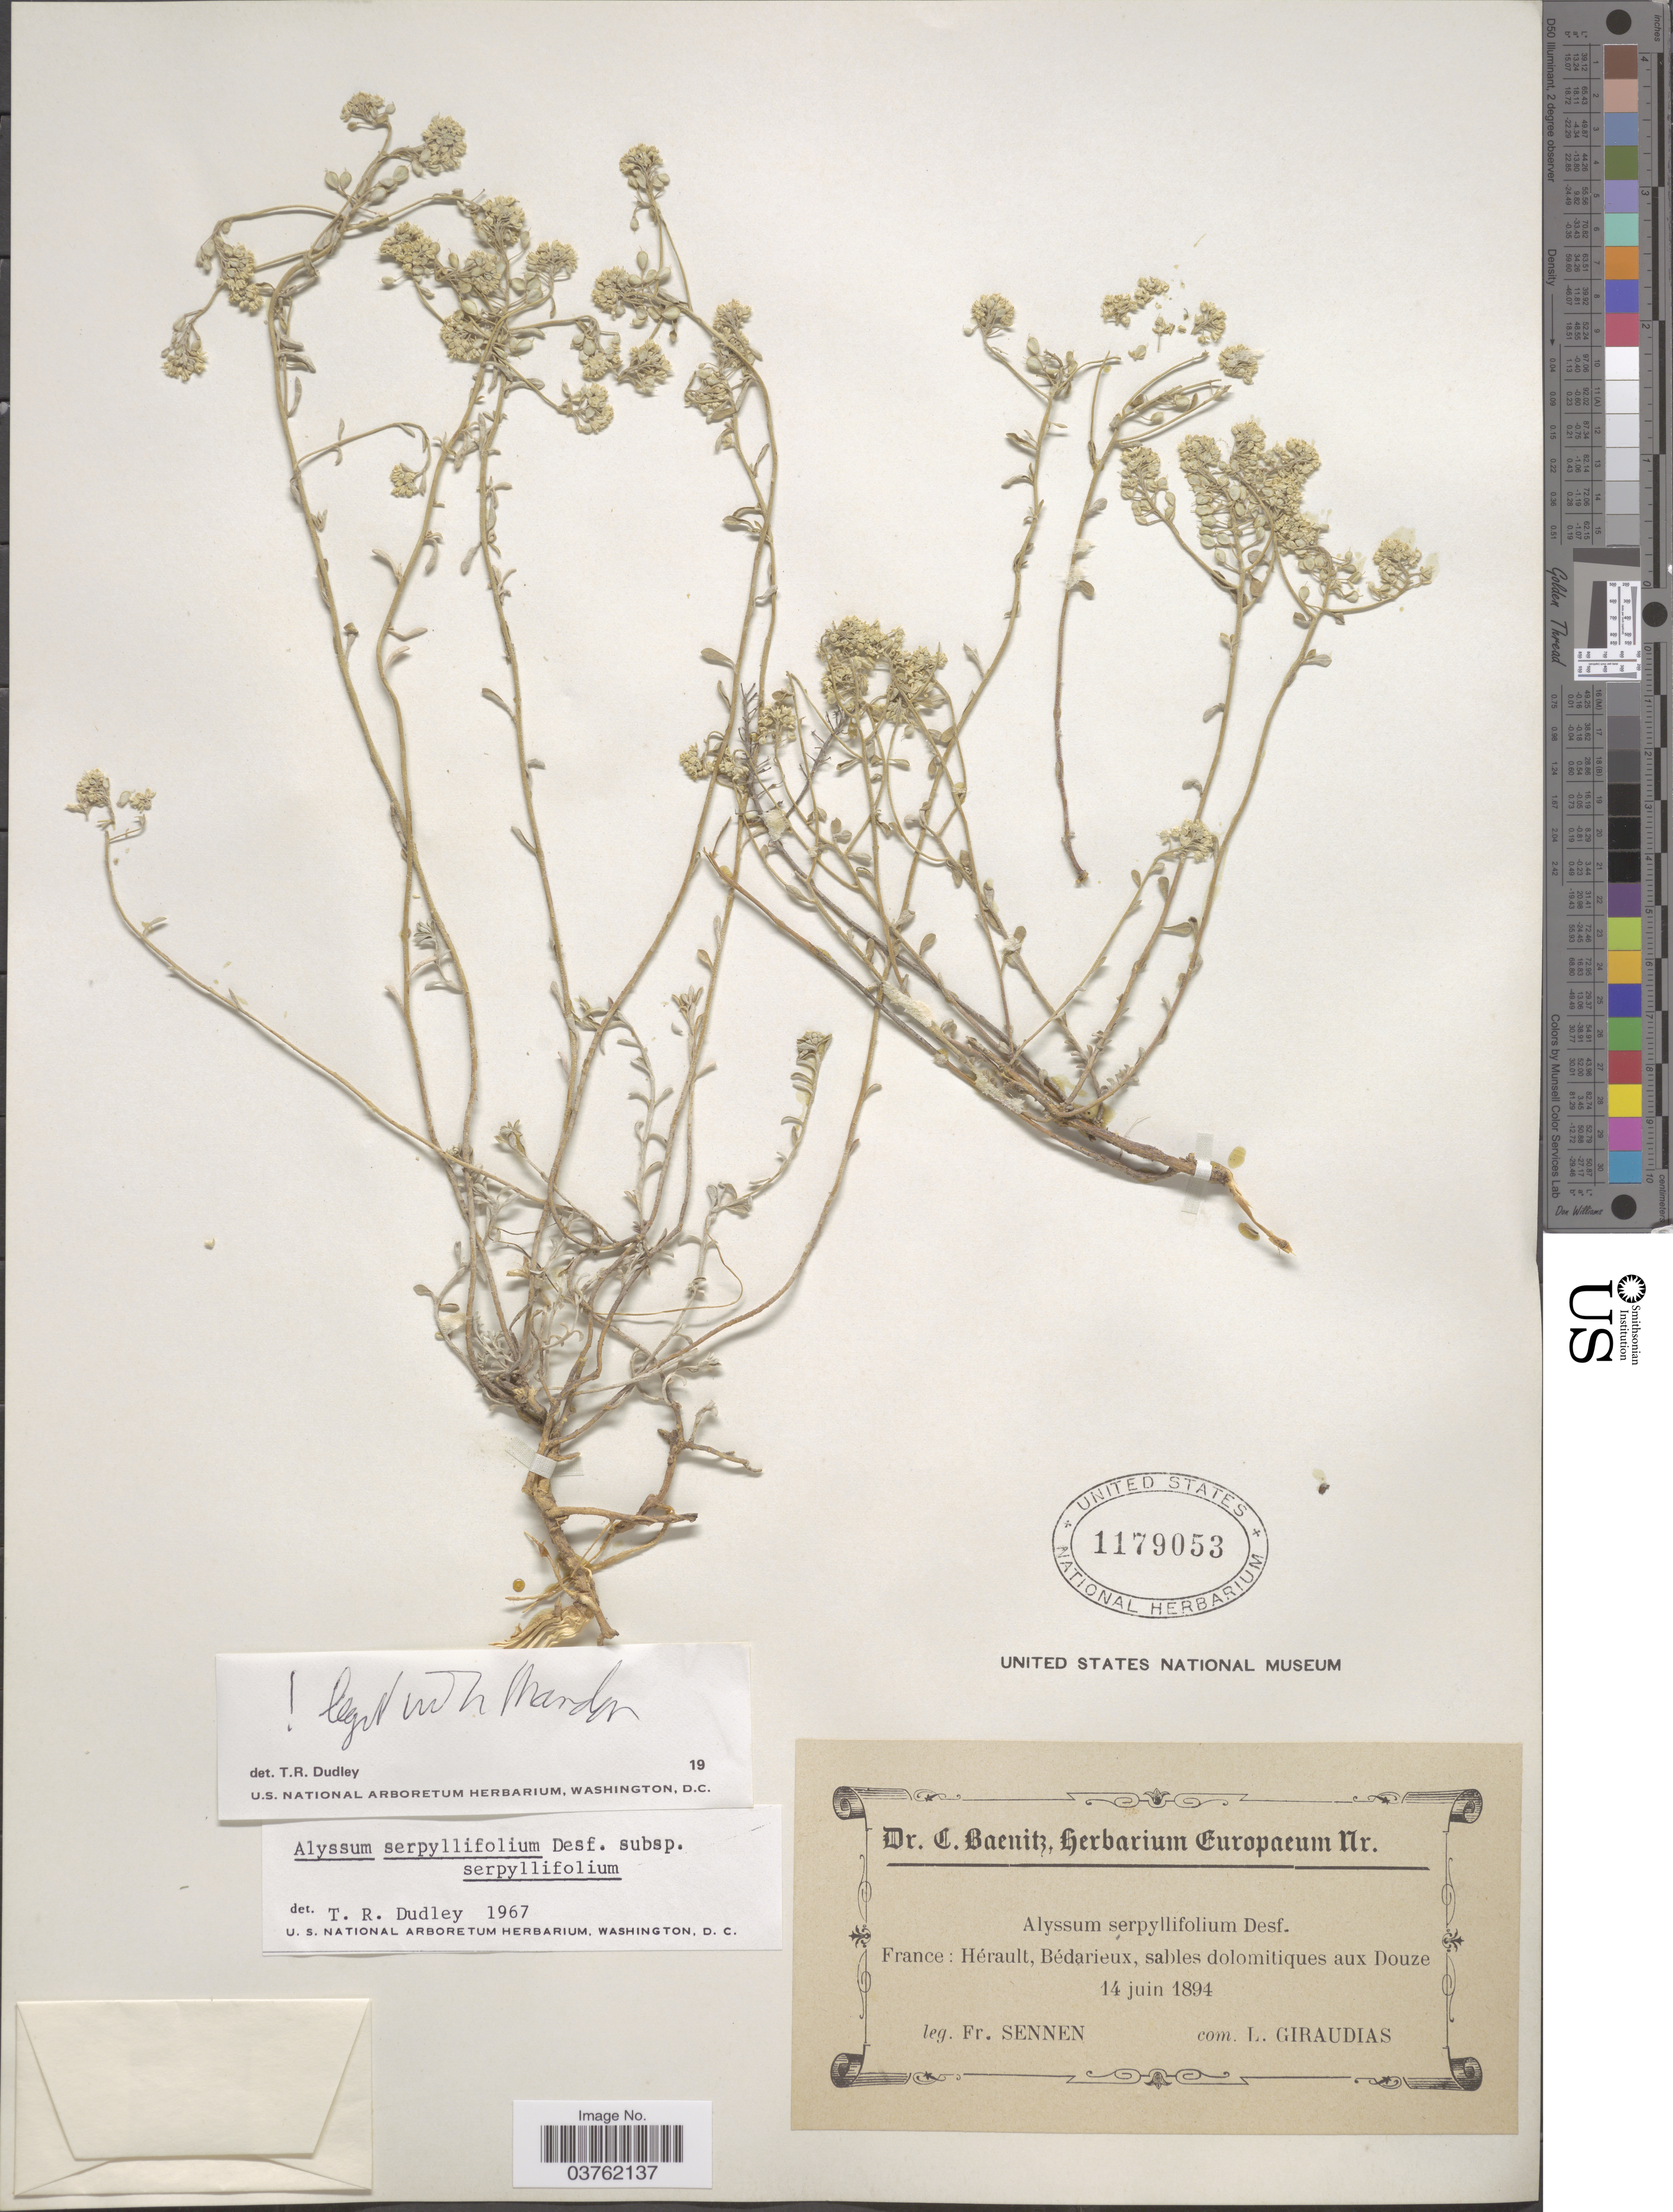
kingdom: Plantae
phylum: Tracheophyta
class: Magnoliopsida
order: Brassicales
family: Brassicaceae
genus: Alyssum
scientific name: Alyssum serpyllifolium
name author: Desf.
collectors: E. Sennen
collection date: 1894-06-14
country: France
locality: Hérault, Bédarieux, sables dolomitiques aux Douze.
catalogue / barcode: US 1179053